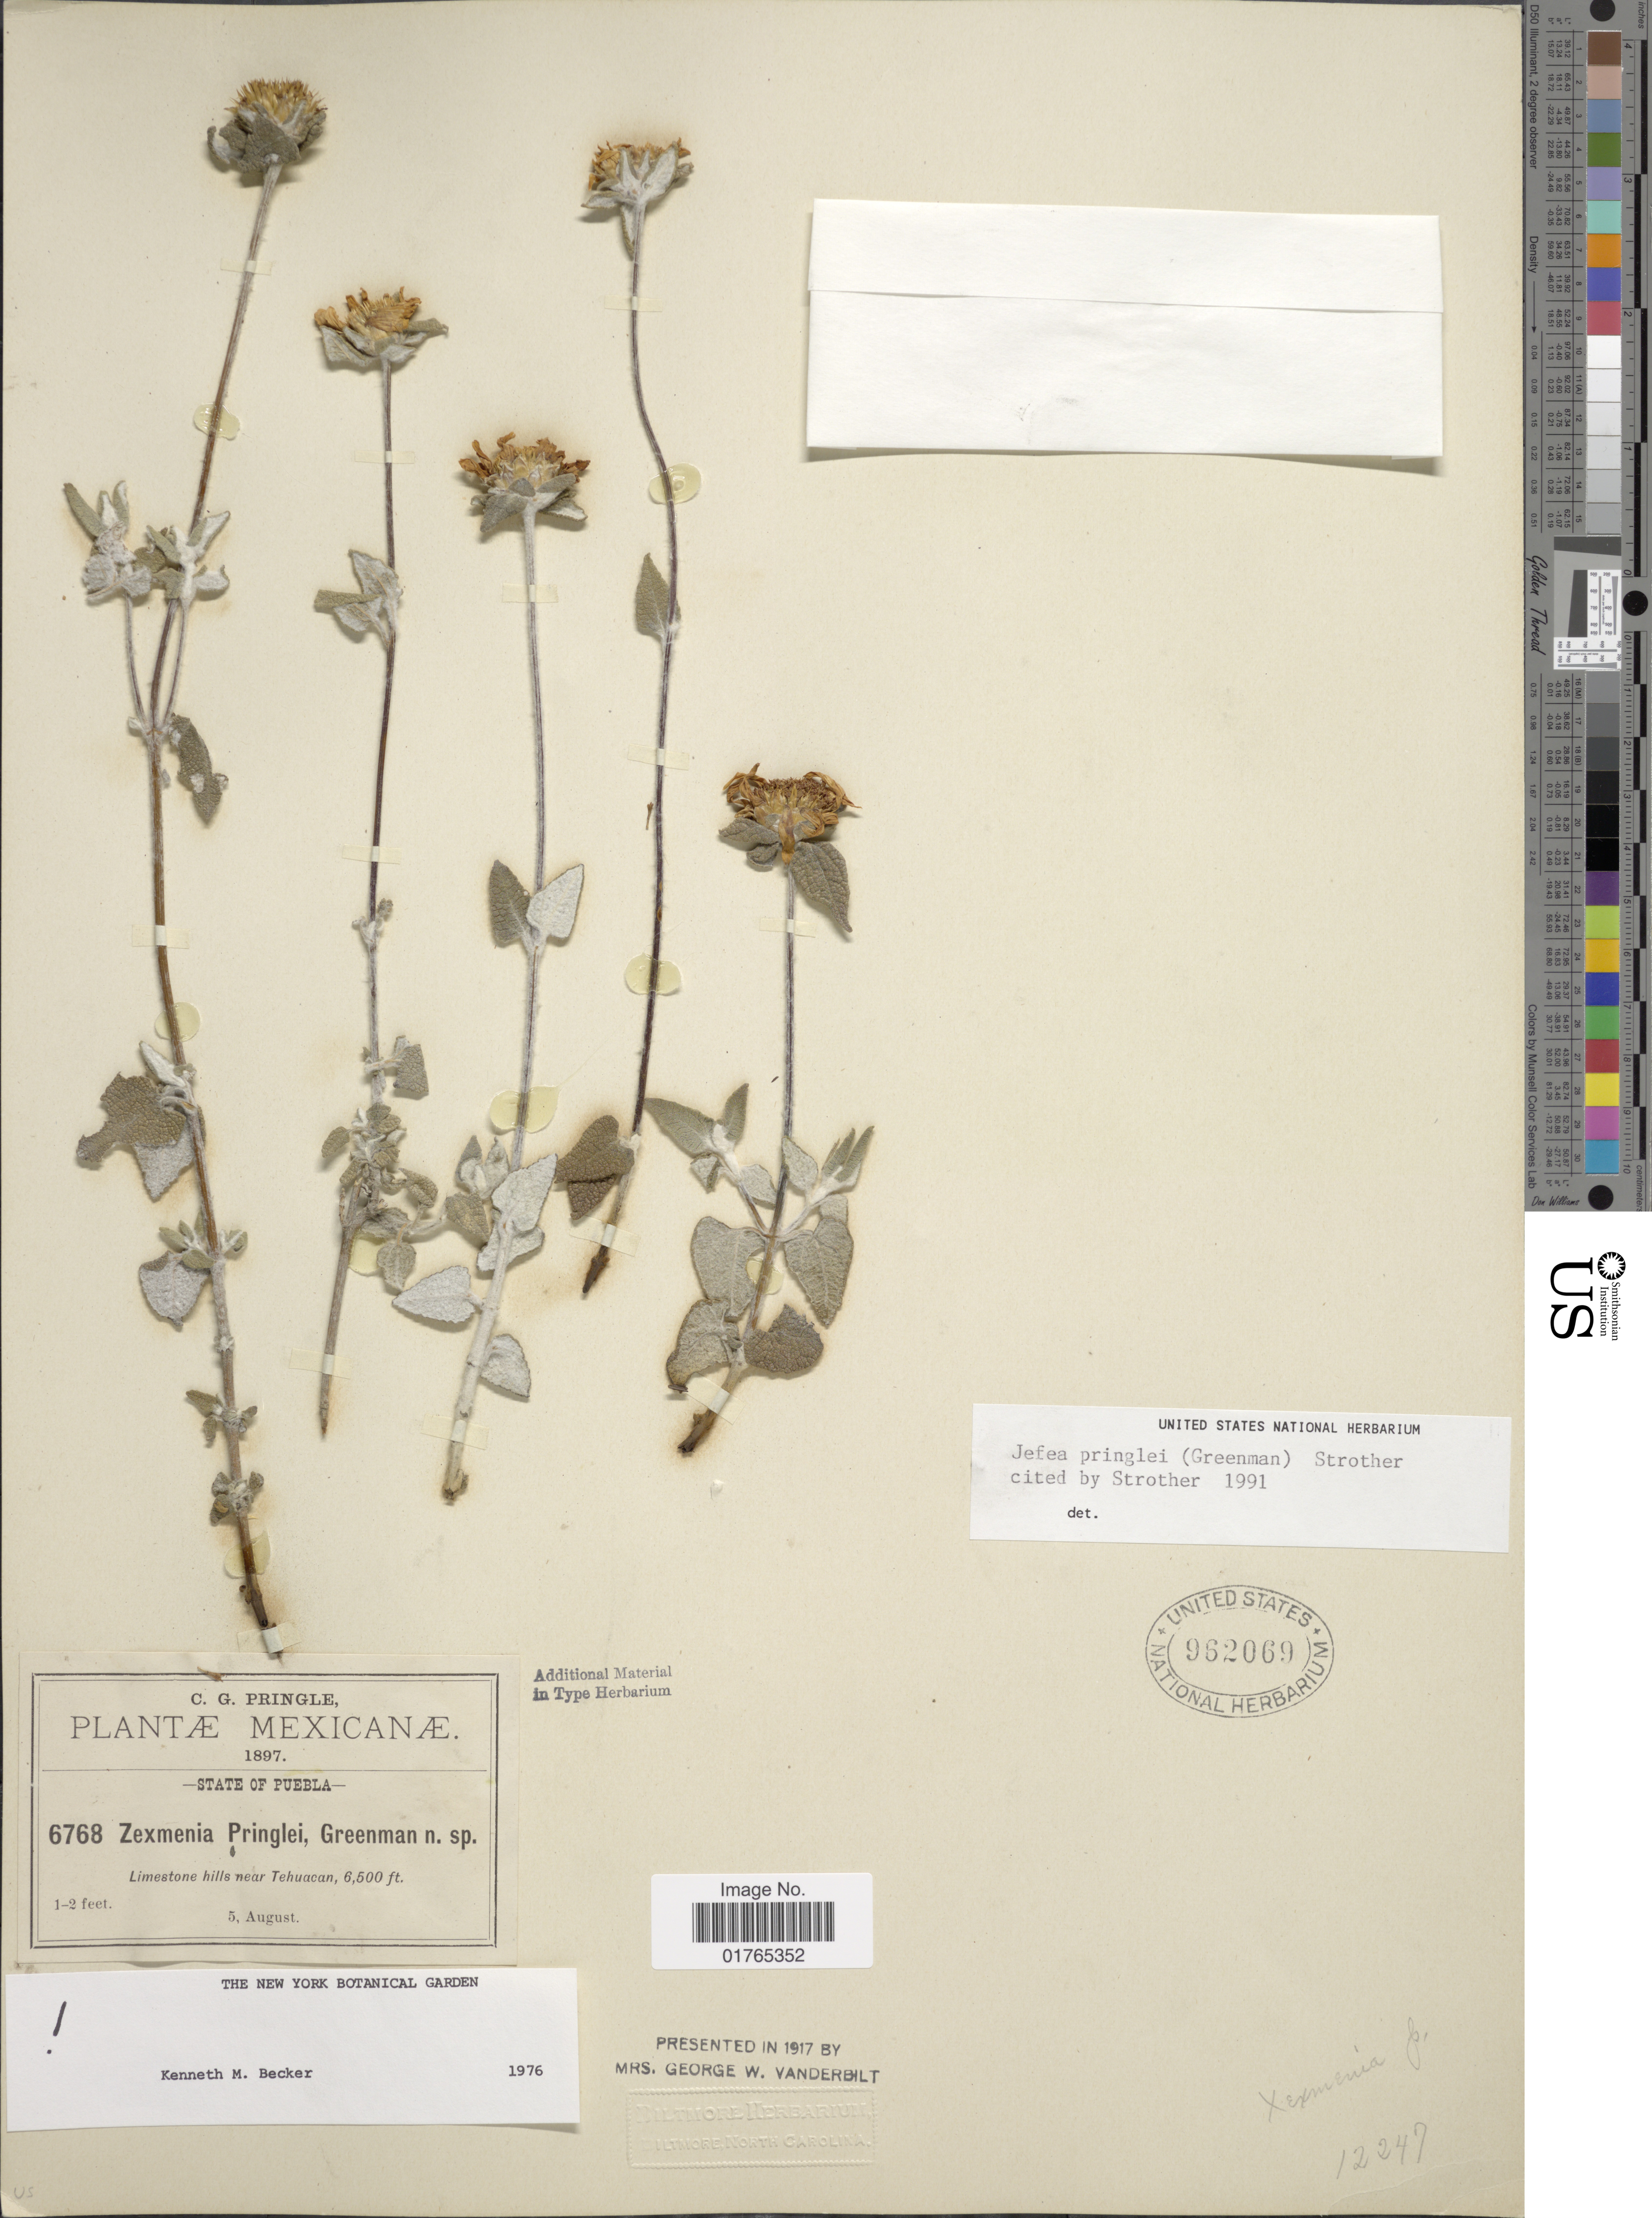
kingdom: Plantae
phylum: Tracheophyta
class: Magnoliopsida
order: Asterales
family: Asteraceae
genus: Jefea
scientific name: Jefea pringlei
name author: (Greenm.) Strother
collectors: C. G. Pringle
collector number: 6768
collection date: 1897-08-05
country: Mexico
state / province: Puebla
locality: Limestone hills near Tehuacan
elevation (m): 1981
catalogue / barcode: US 962069